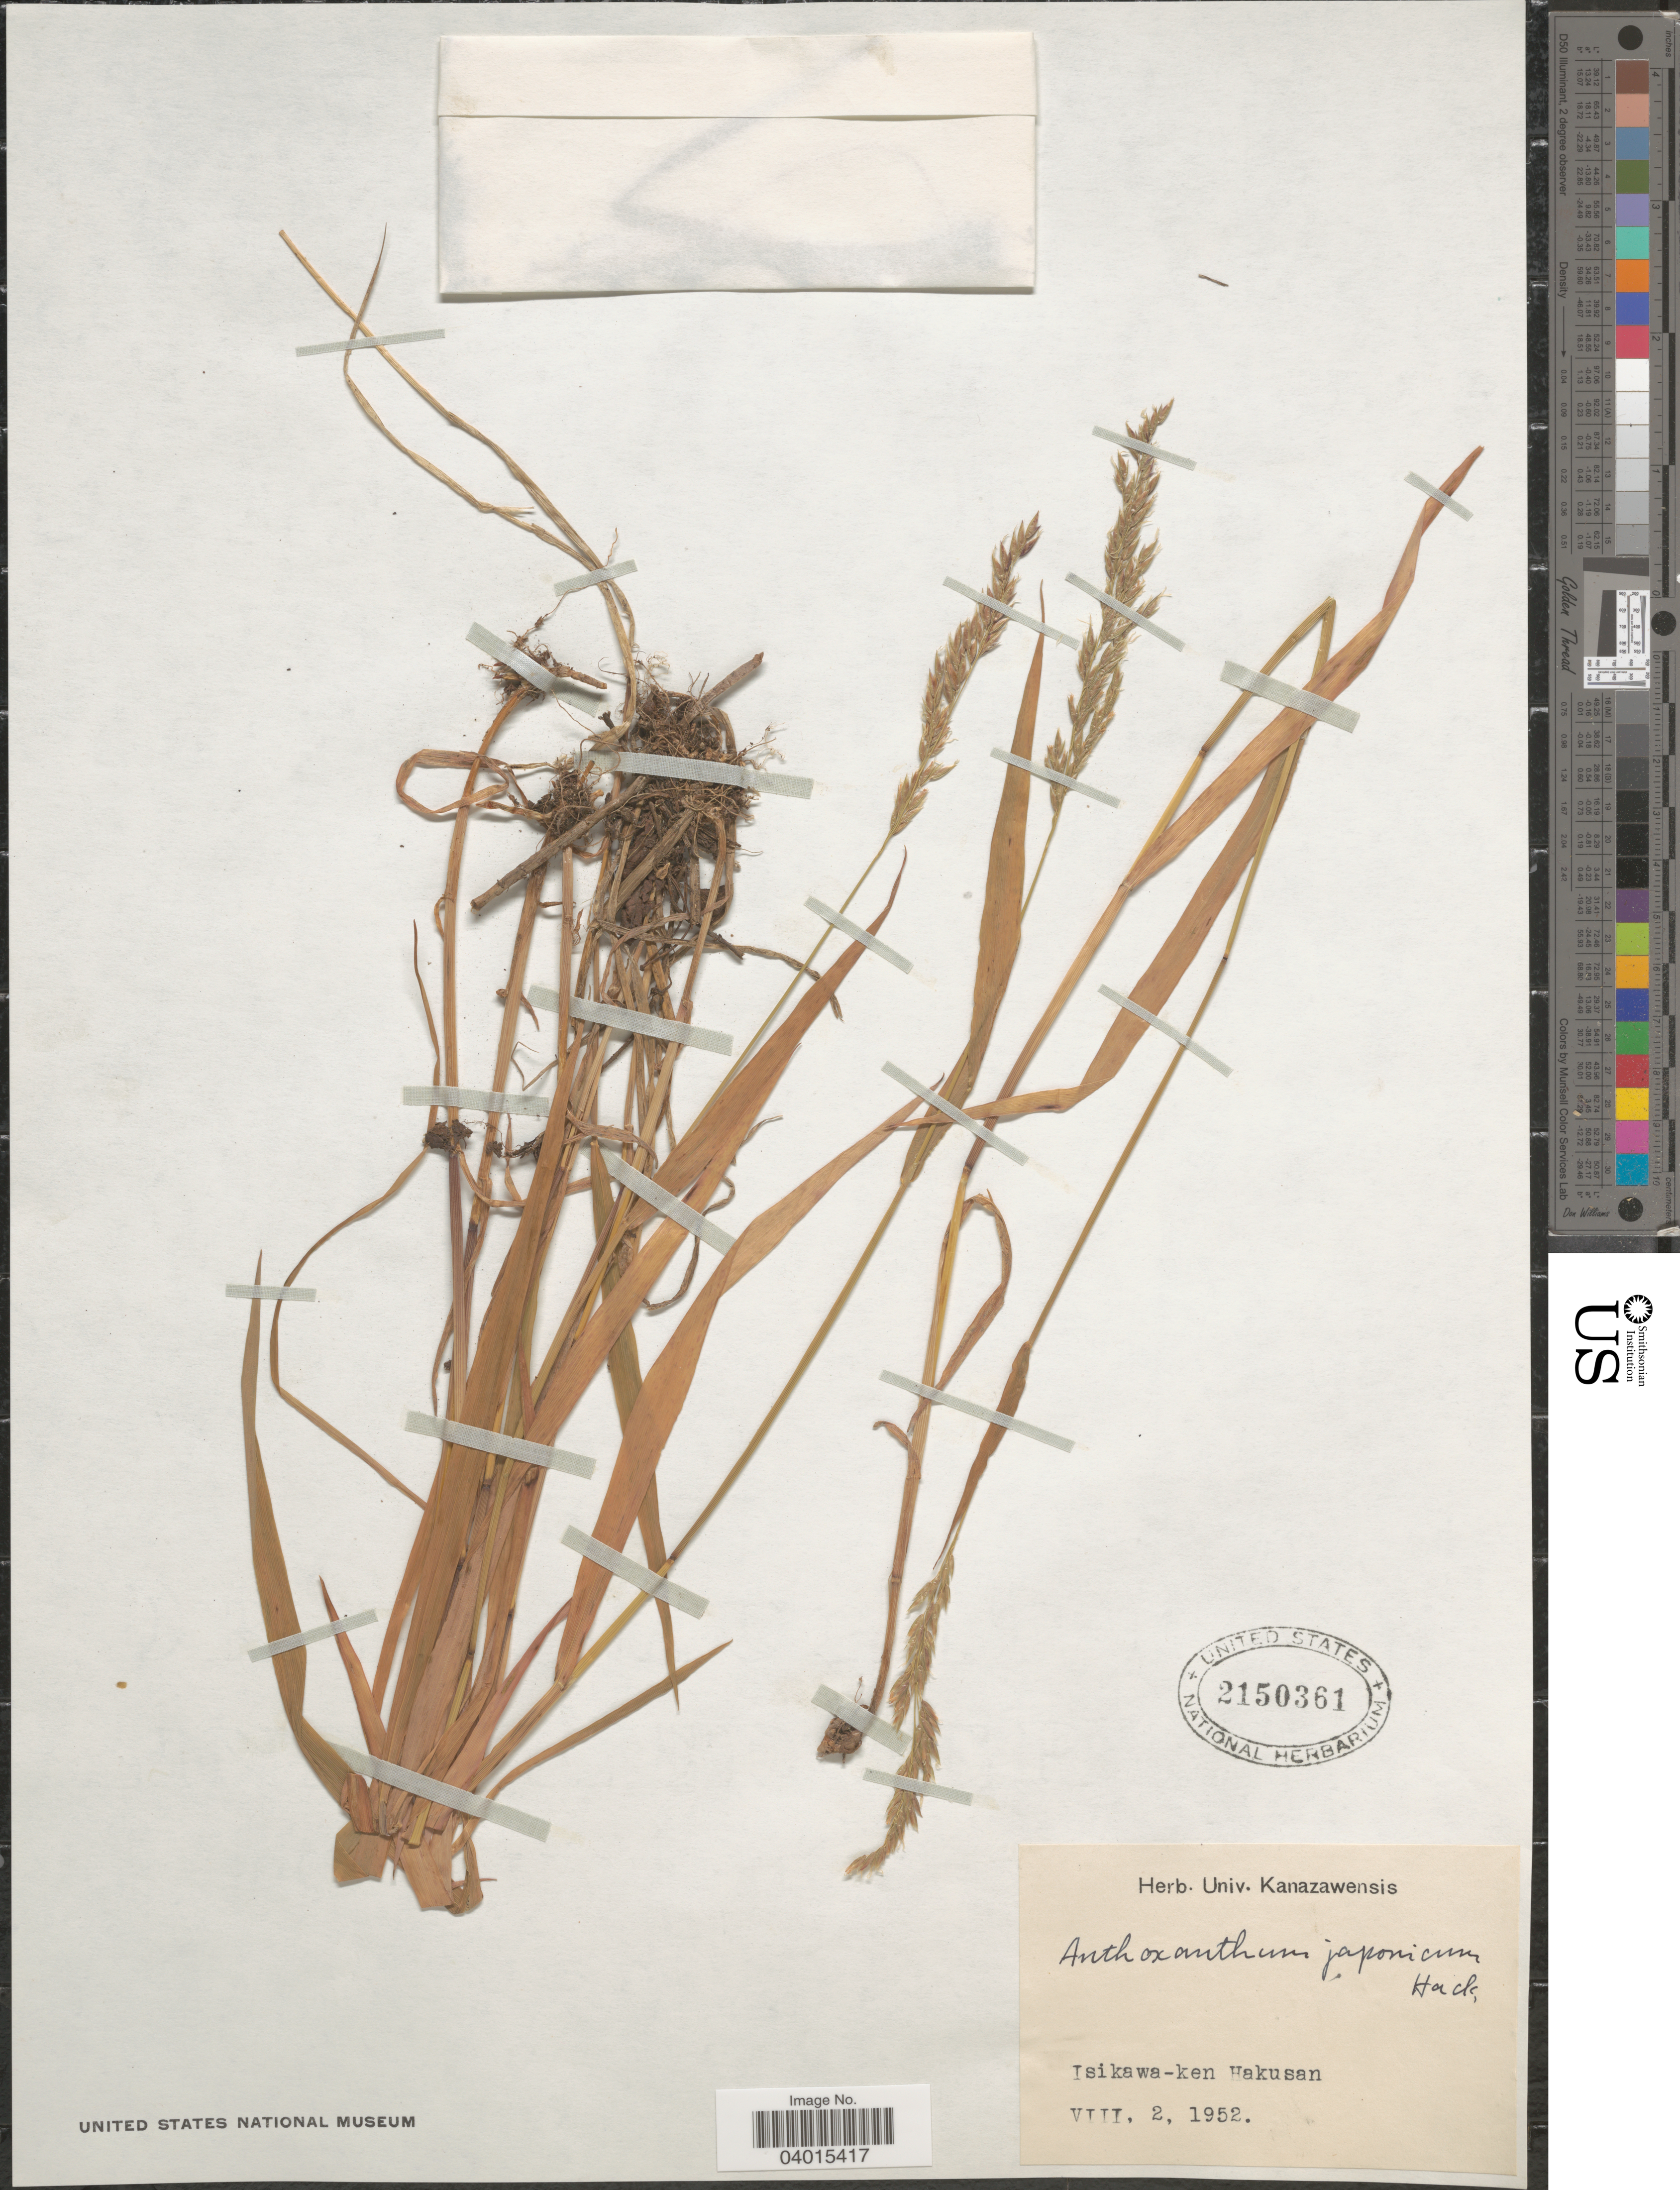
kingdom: Plantae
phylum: Tracheophyta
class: Liliopsida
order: Poales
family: Poaceae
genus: Anthoxanthum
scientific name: Anthoxanthum japonicum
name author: (Maxim.) Hack. ex Matsum.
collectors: Ex Herb. Univ. Kanazawensis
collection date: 1952-08-02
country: Japan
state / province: Isikawa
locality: Isikawa-ken Hakusan.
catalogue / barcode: US 2150361